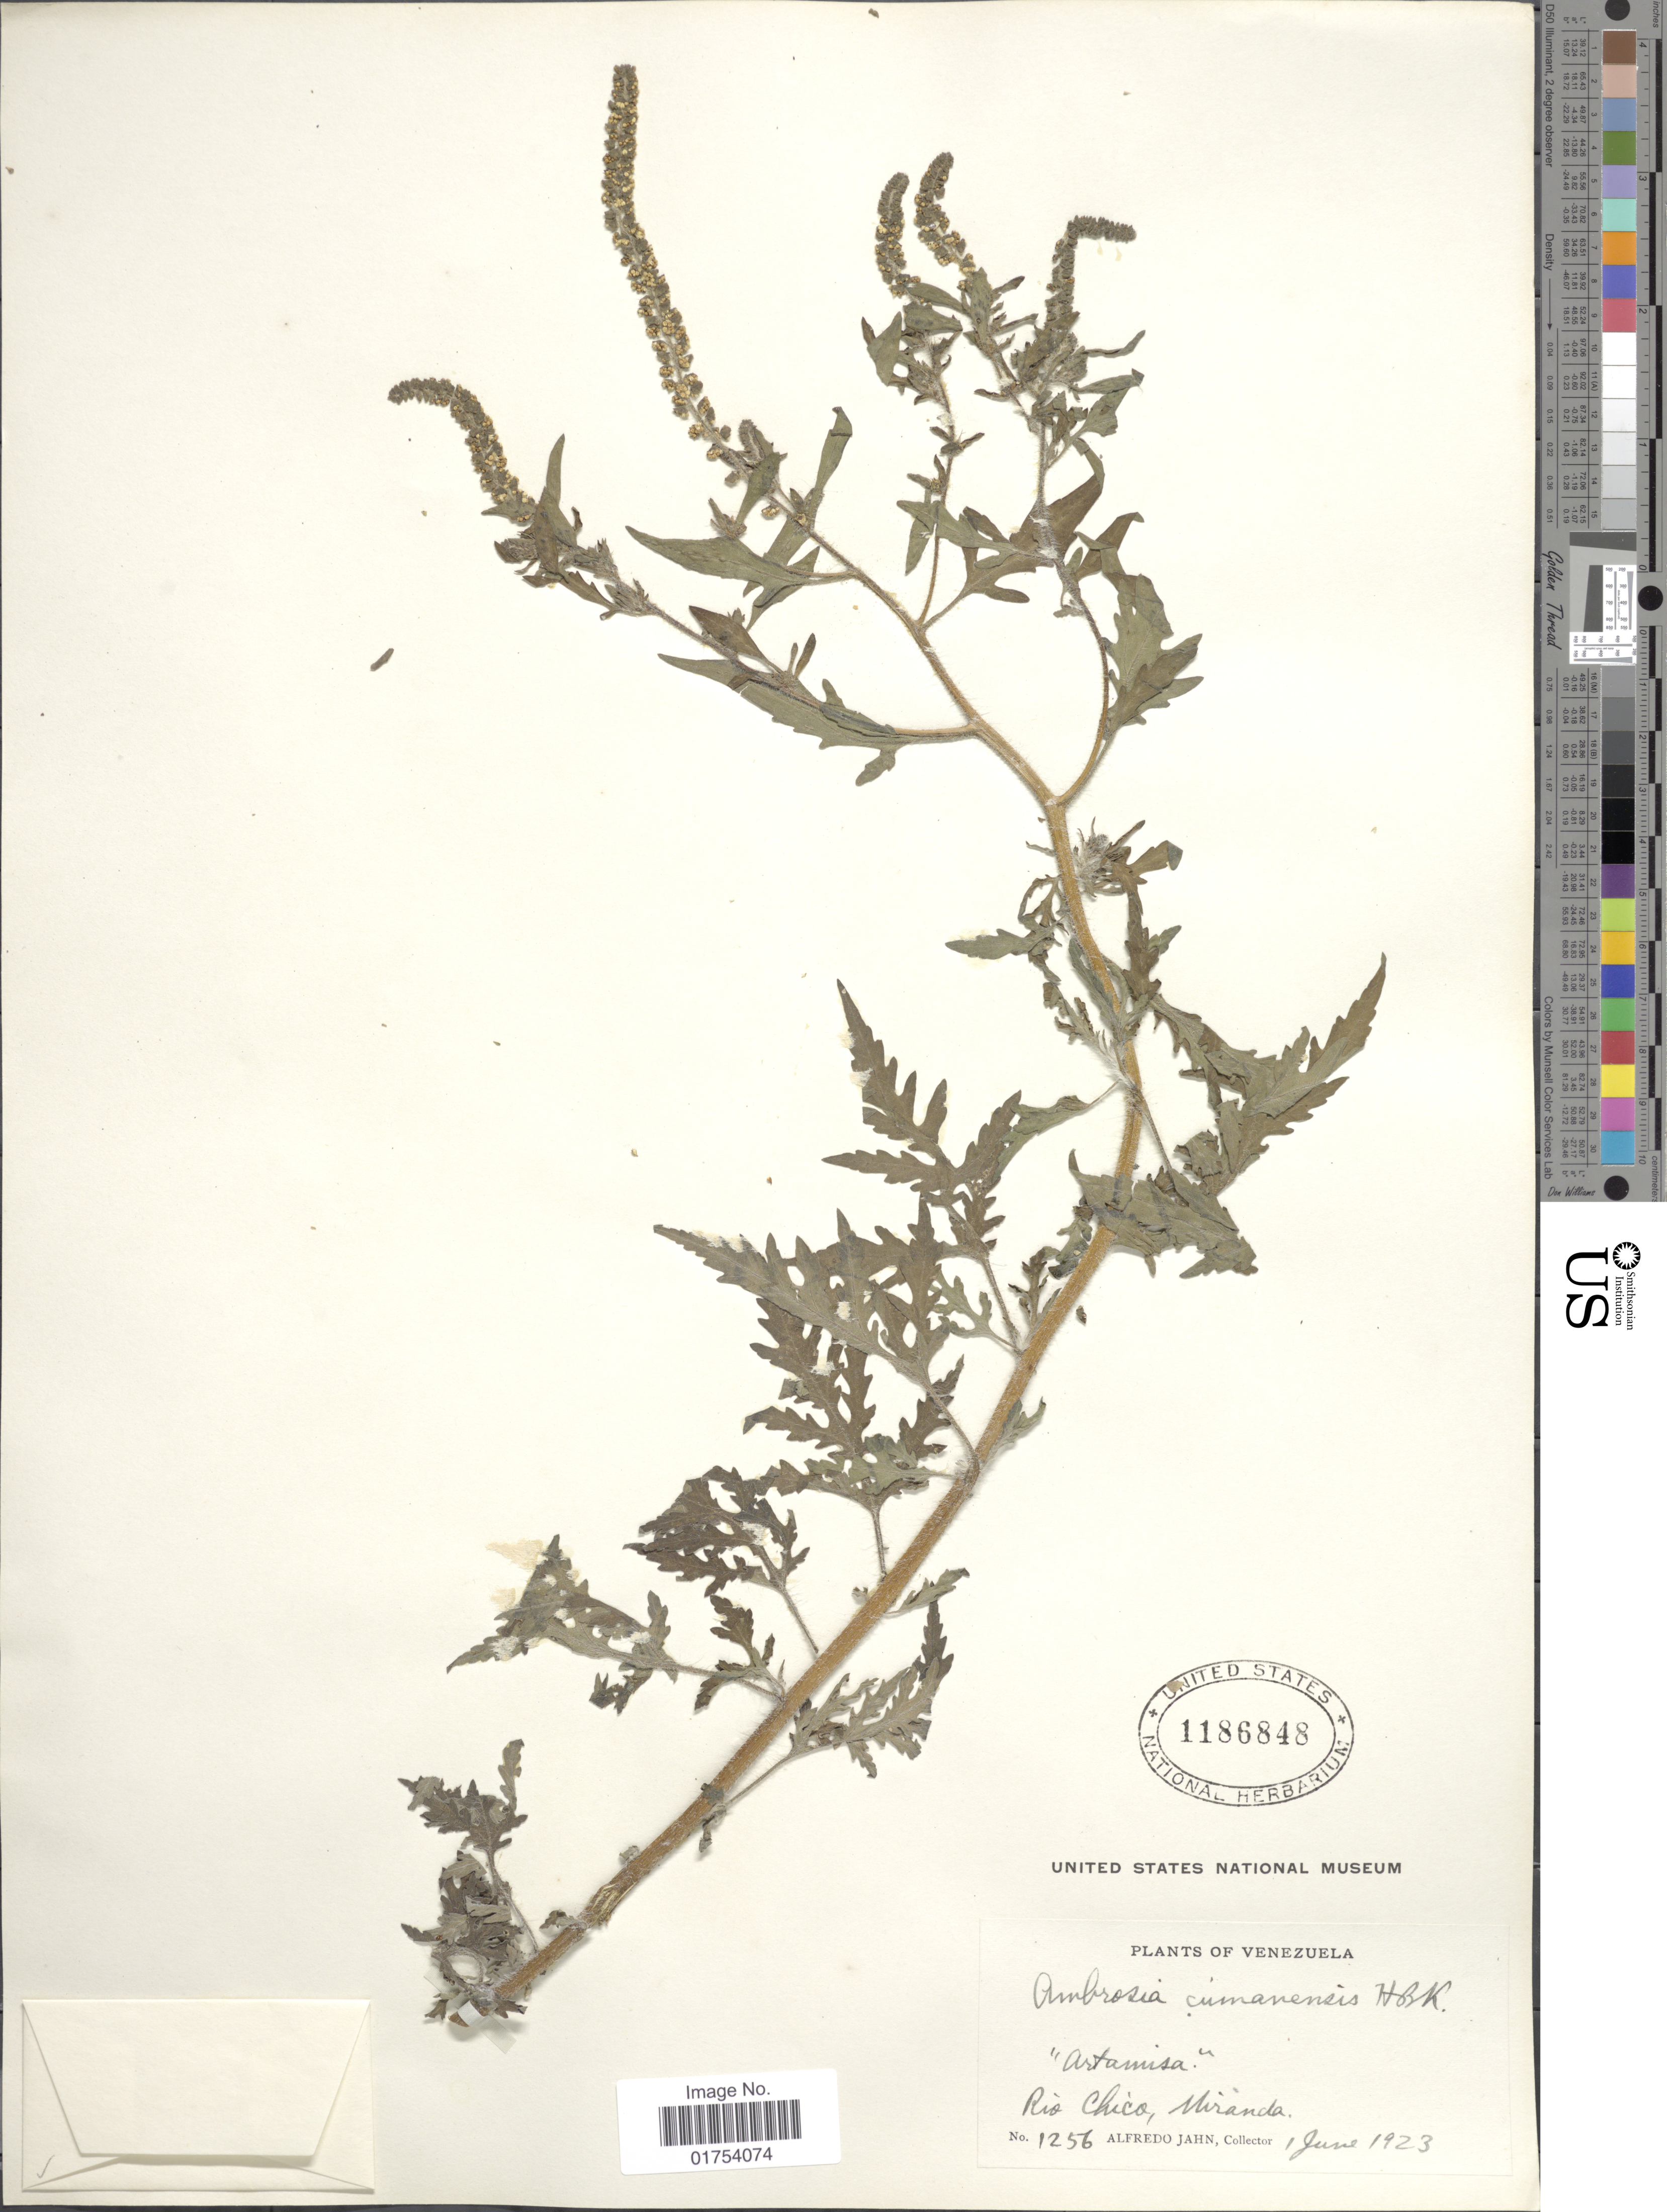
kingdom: Plantae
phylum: Tracheophyta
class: Magnoliopsida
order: Asterales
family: Asteraceae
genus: Ambrosia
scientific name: Ambrosia peruviana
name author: Willd.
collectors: A. Jahn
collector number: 1256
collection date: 1923-06-01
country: Venezuela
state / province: Miranda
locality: Rio Chico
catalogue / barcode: US 1186848